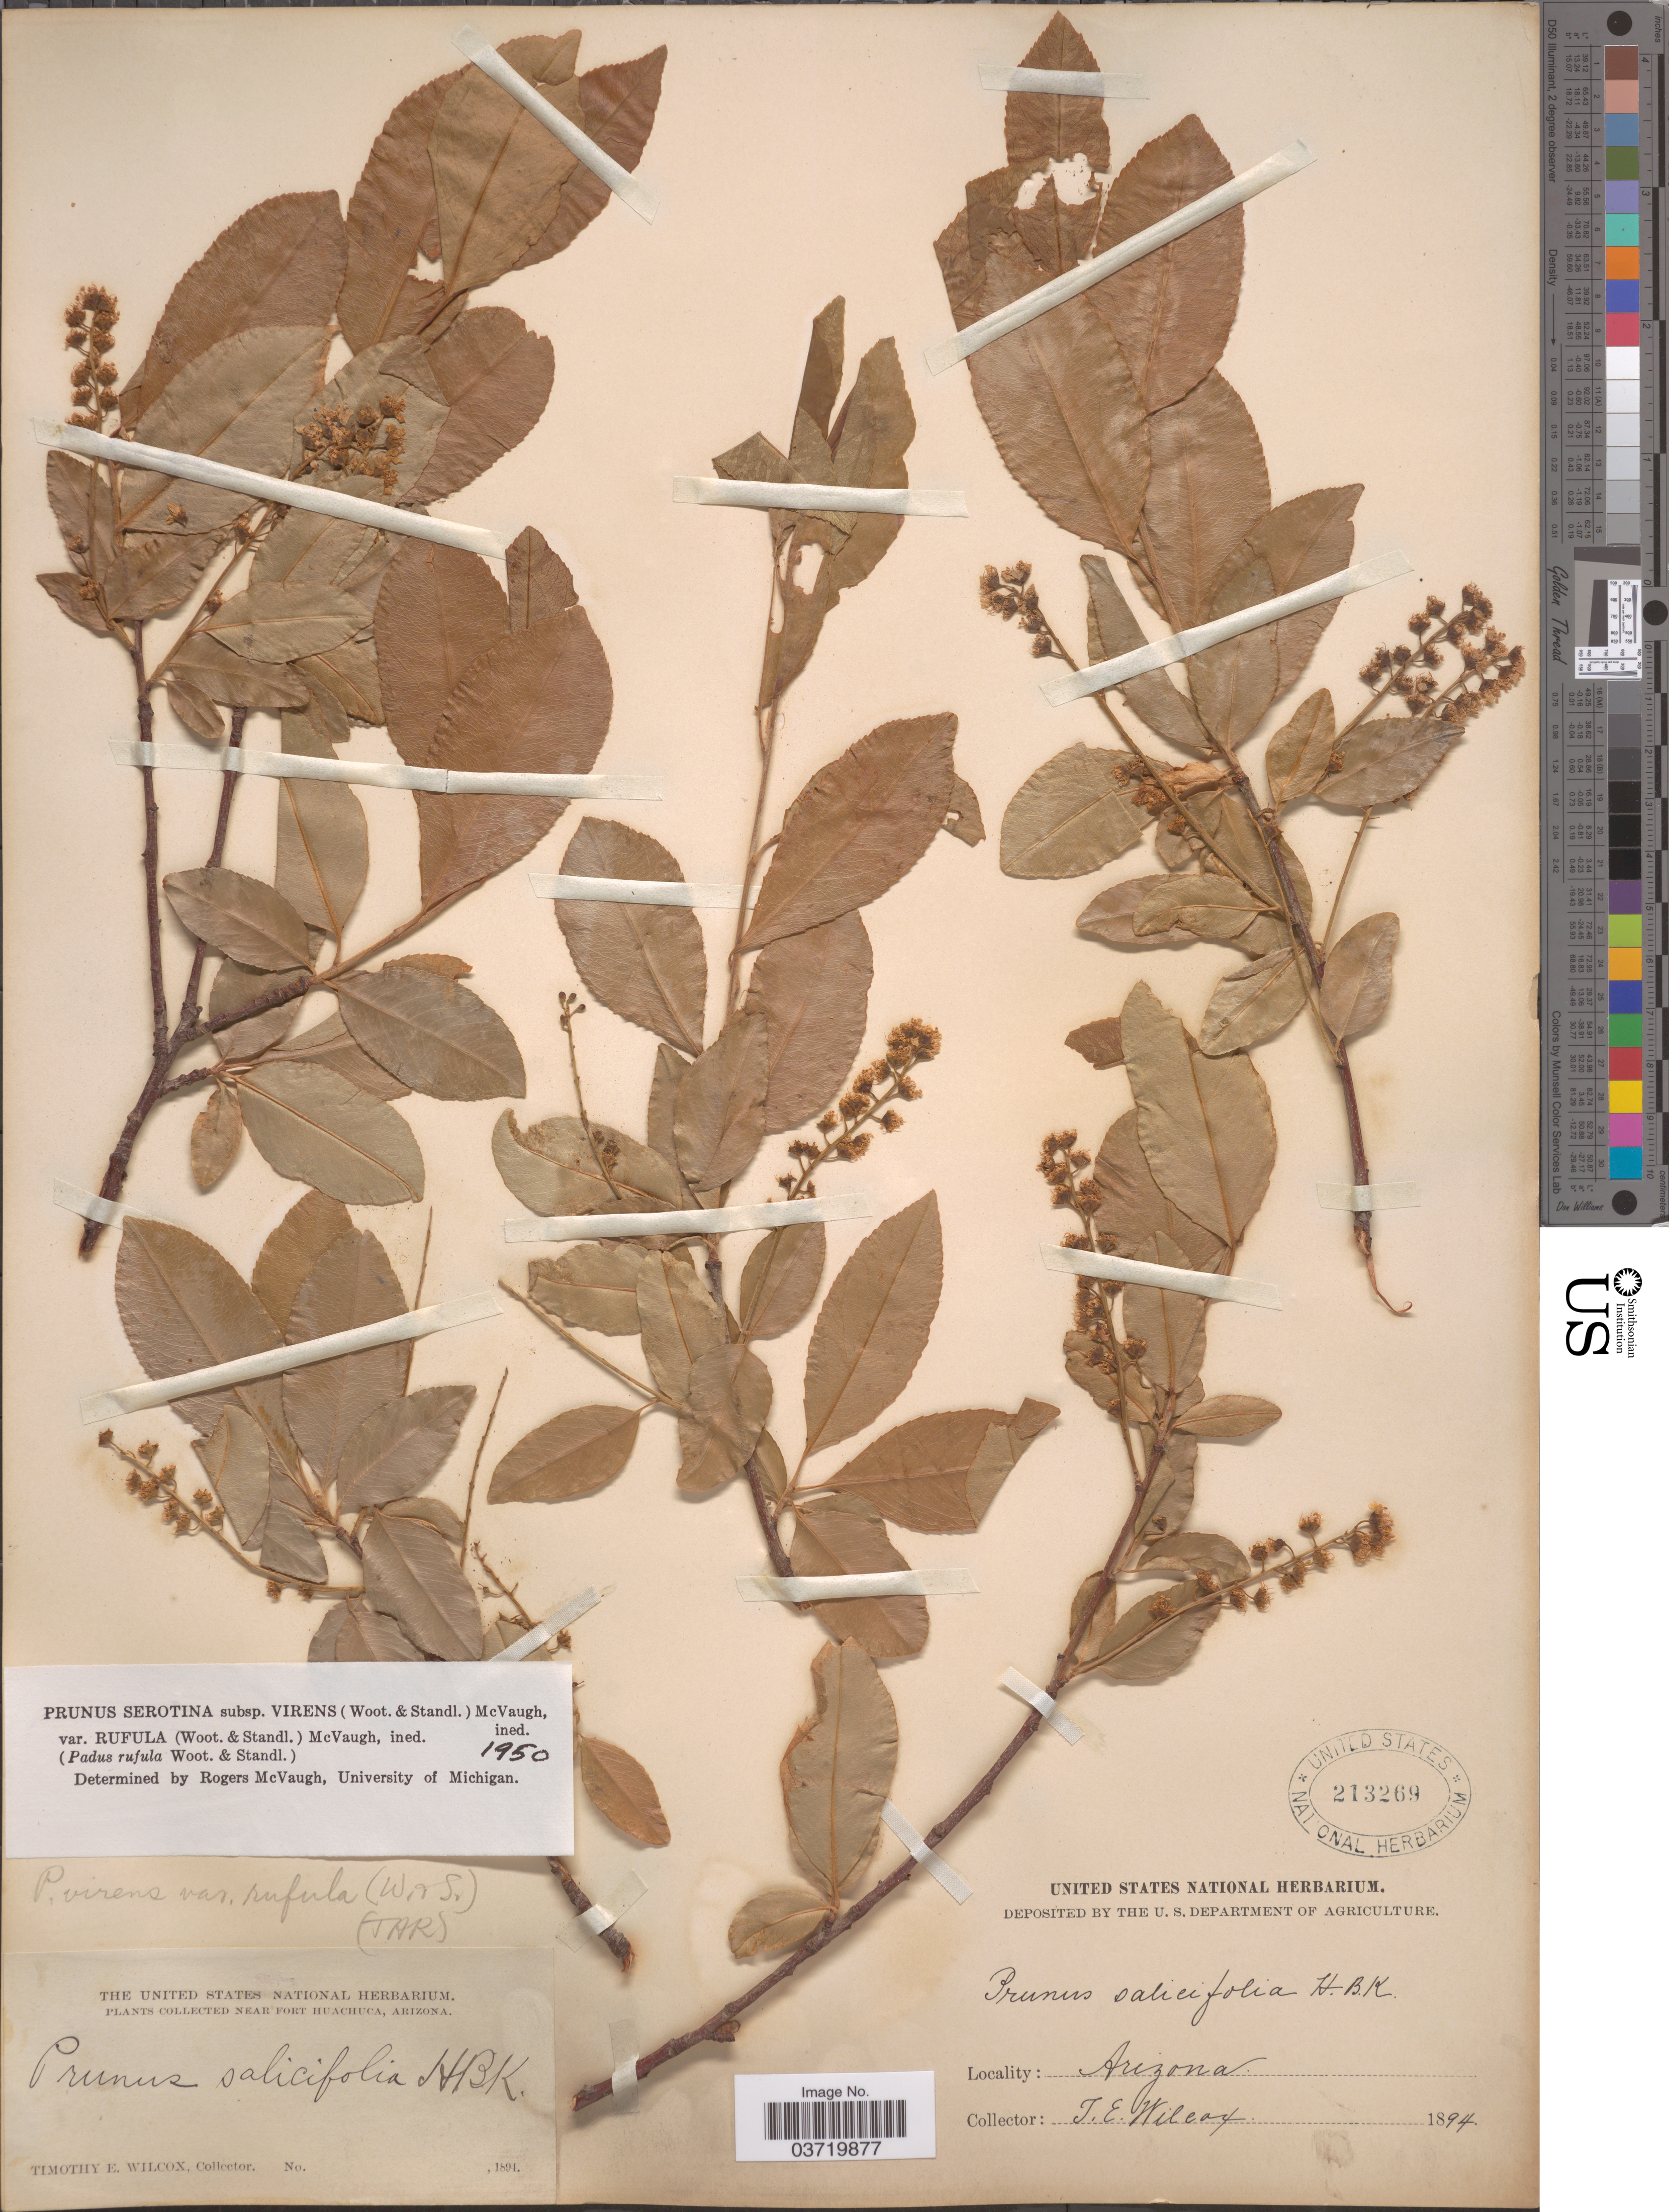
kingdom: Plantae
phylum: Tracheophyta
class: Magnoliopsida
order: Rosales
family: Rosaceae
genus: Prunus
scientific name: Prunus serotina var. rufula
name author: (Wooton & Standl.) McVaugh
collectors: T. E. Wilcox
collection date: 1894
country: United States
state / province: Arizona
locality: Near Fort Huachuca.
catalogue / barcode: US 213269